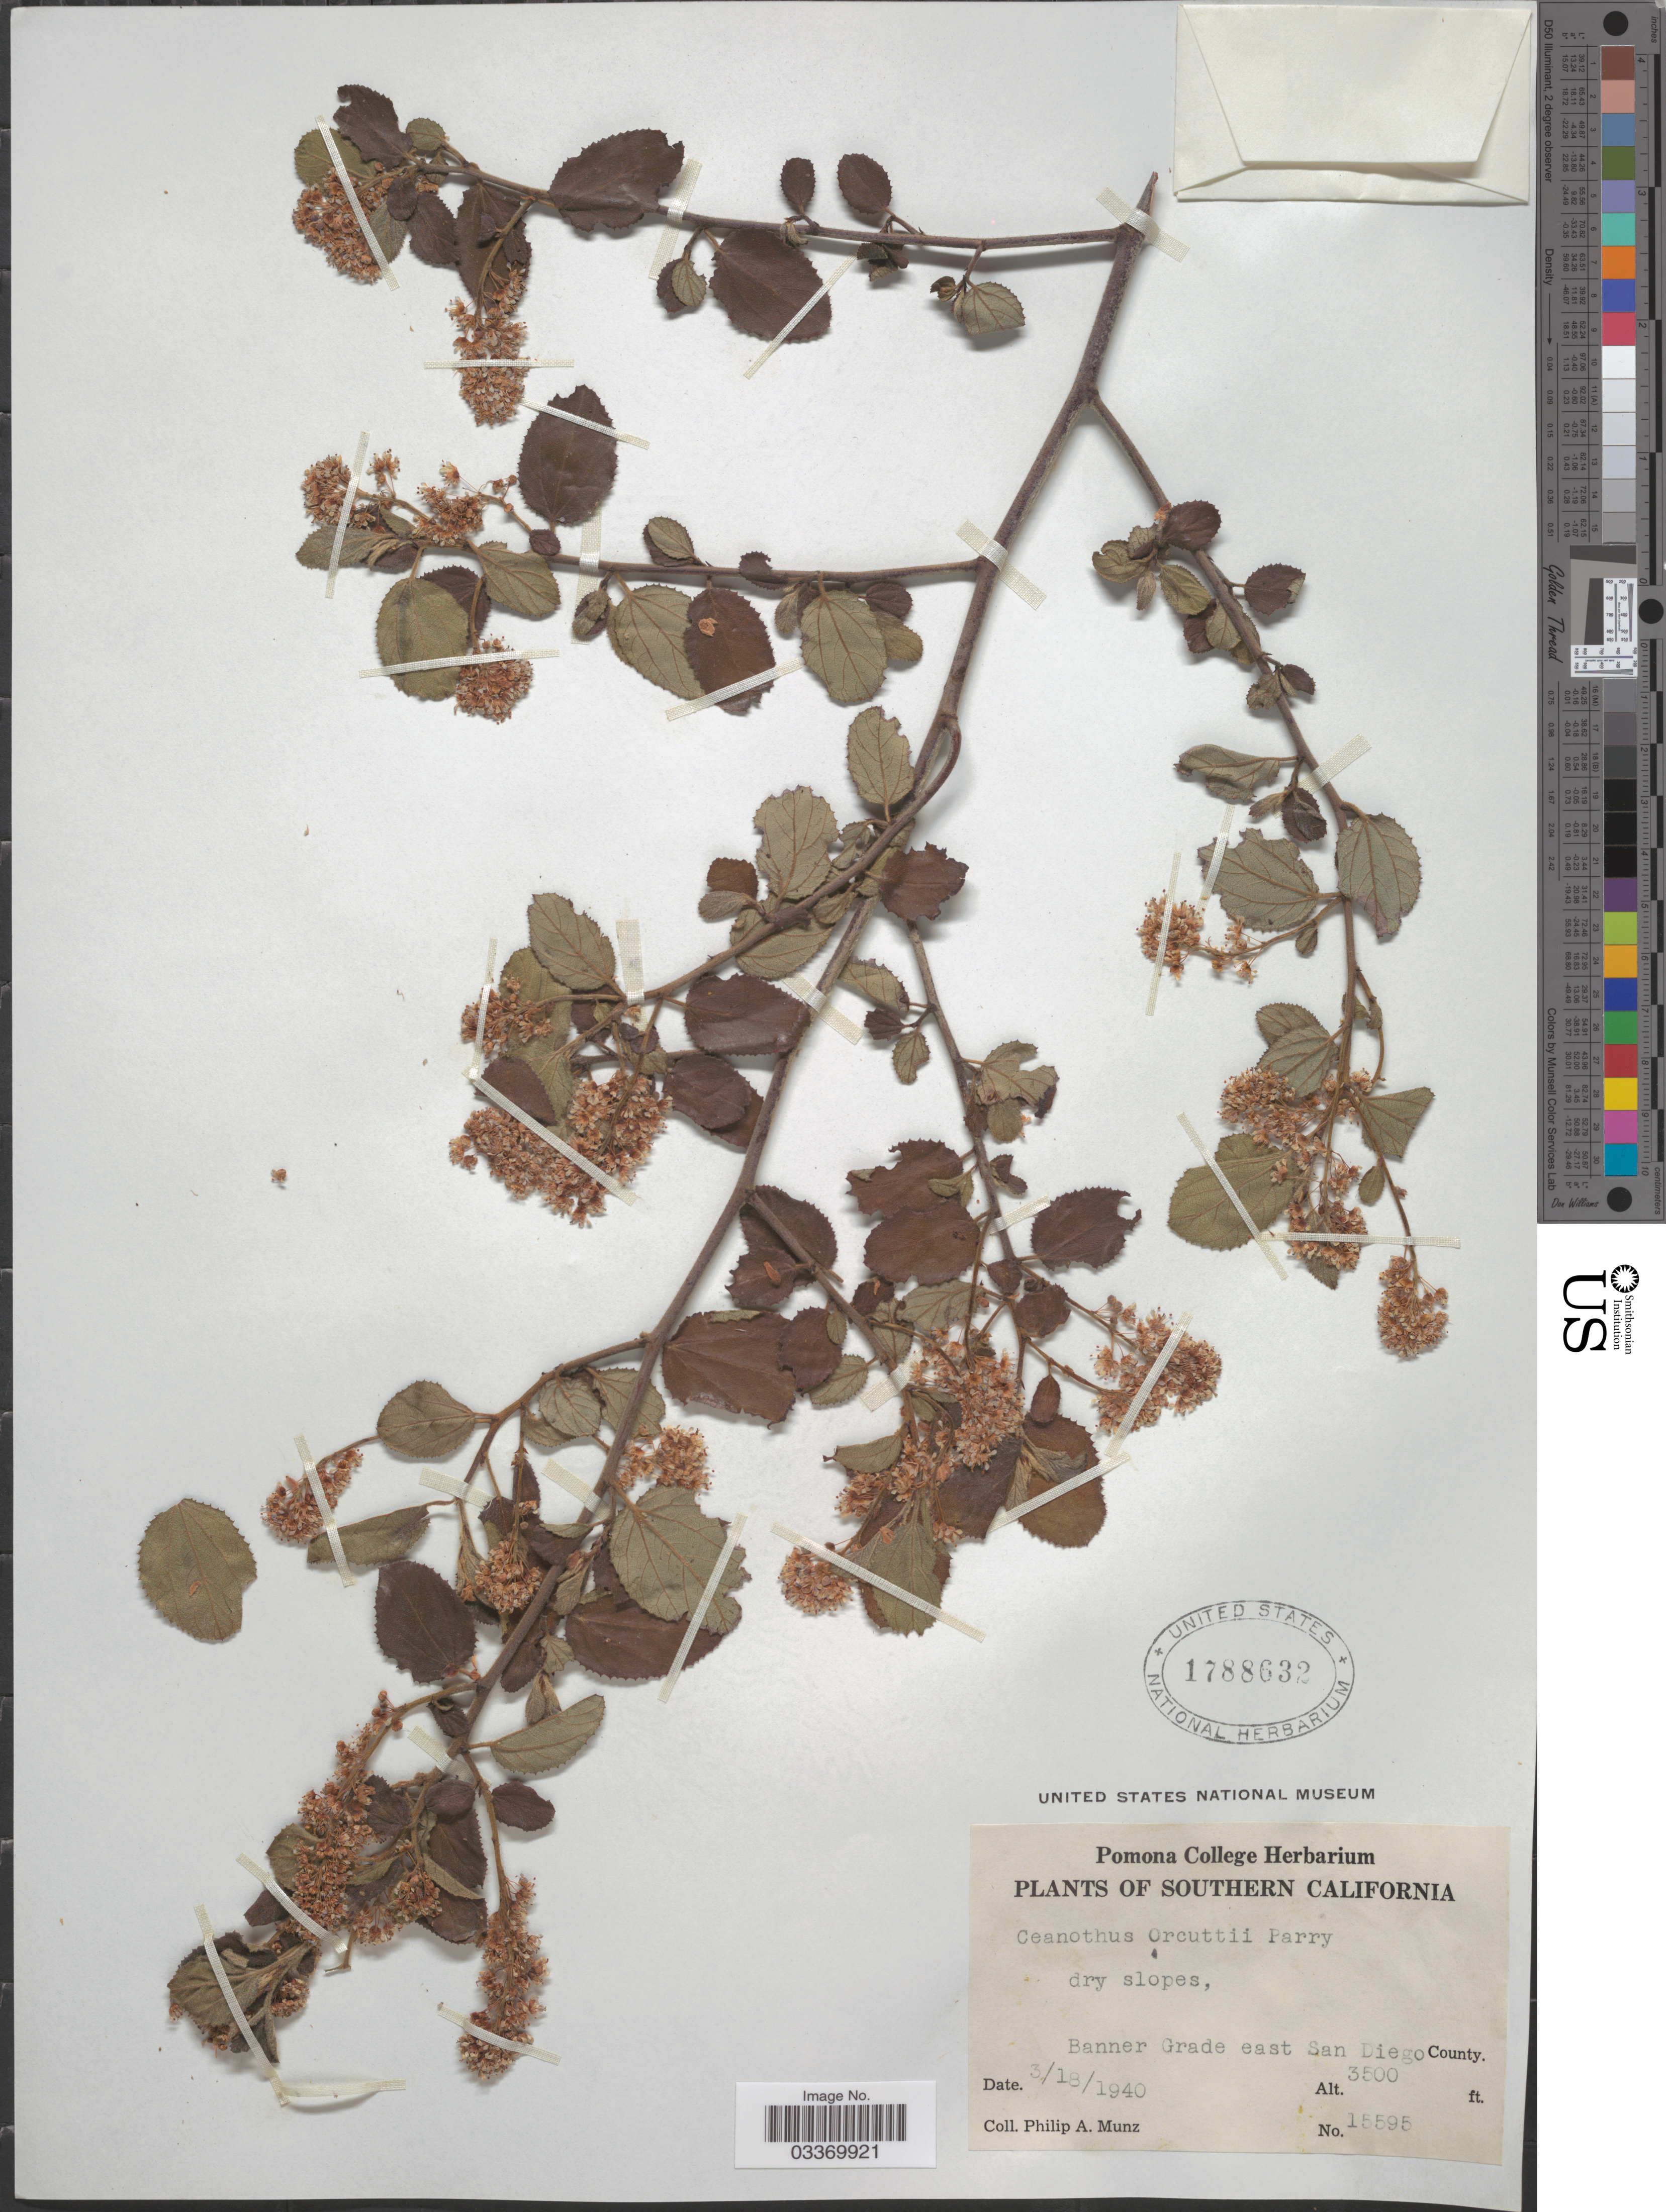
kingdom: Plantae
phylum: Tracheophyta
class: Magnoliopsida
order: Rosales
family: Rhamnaceae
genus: Ceanothus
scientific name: Ceanothus orcuttii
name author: Parry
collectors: P. A. Munz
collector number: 15595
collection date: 1940-03-18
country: United States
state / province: California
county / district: San Diego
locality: Southern California. Banner Grade east San Diego County.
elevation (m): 1067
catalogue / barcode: US 1788632